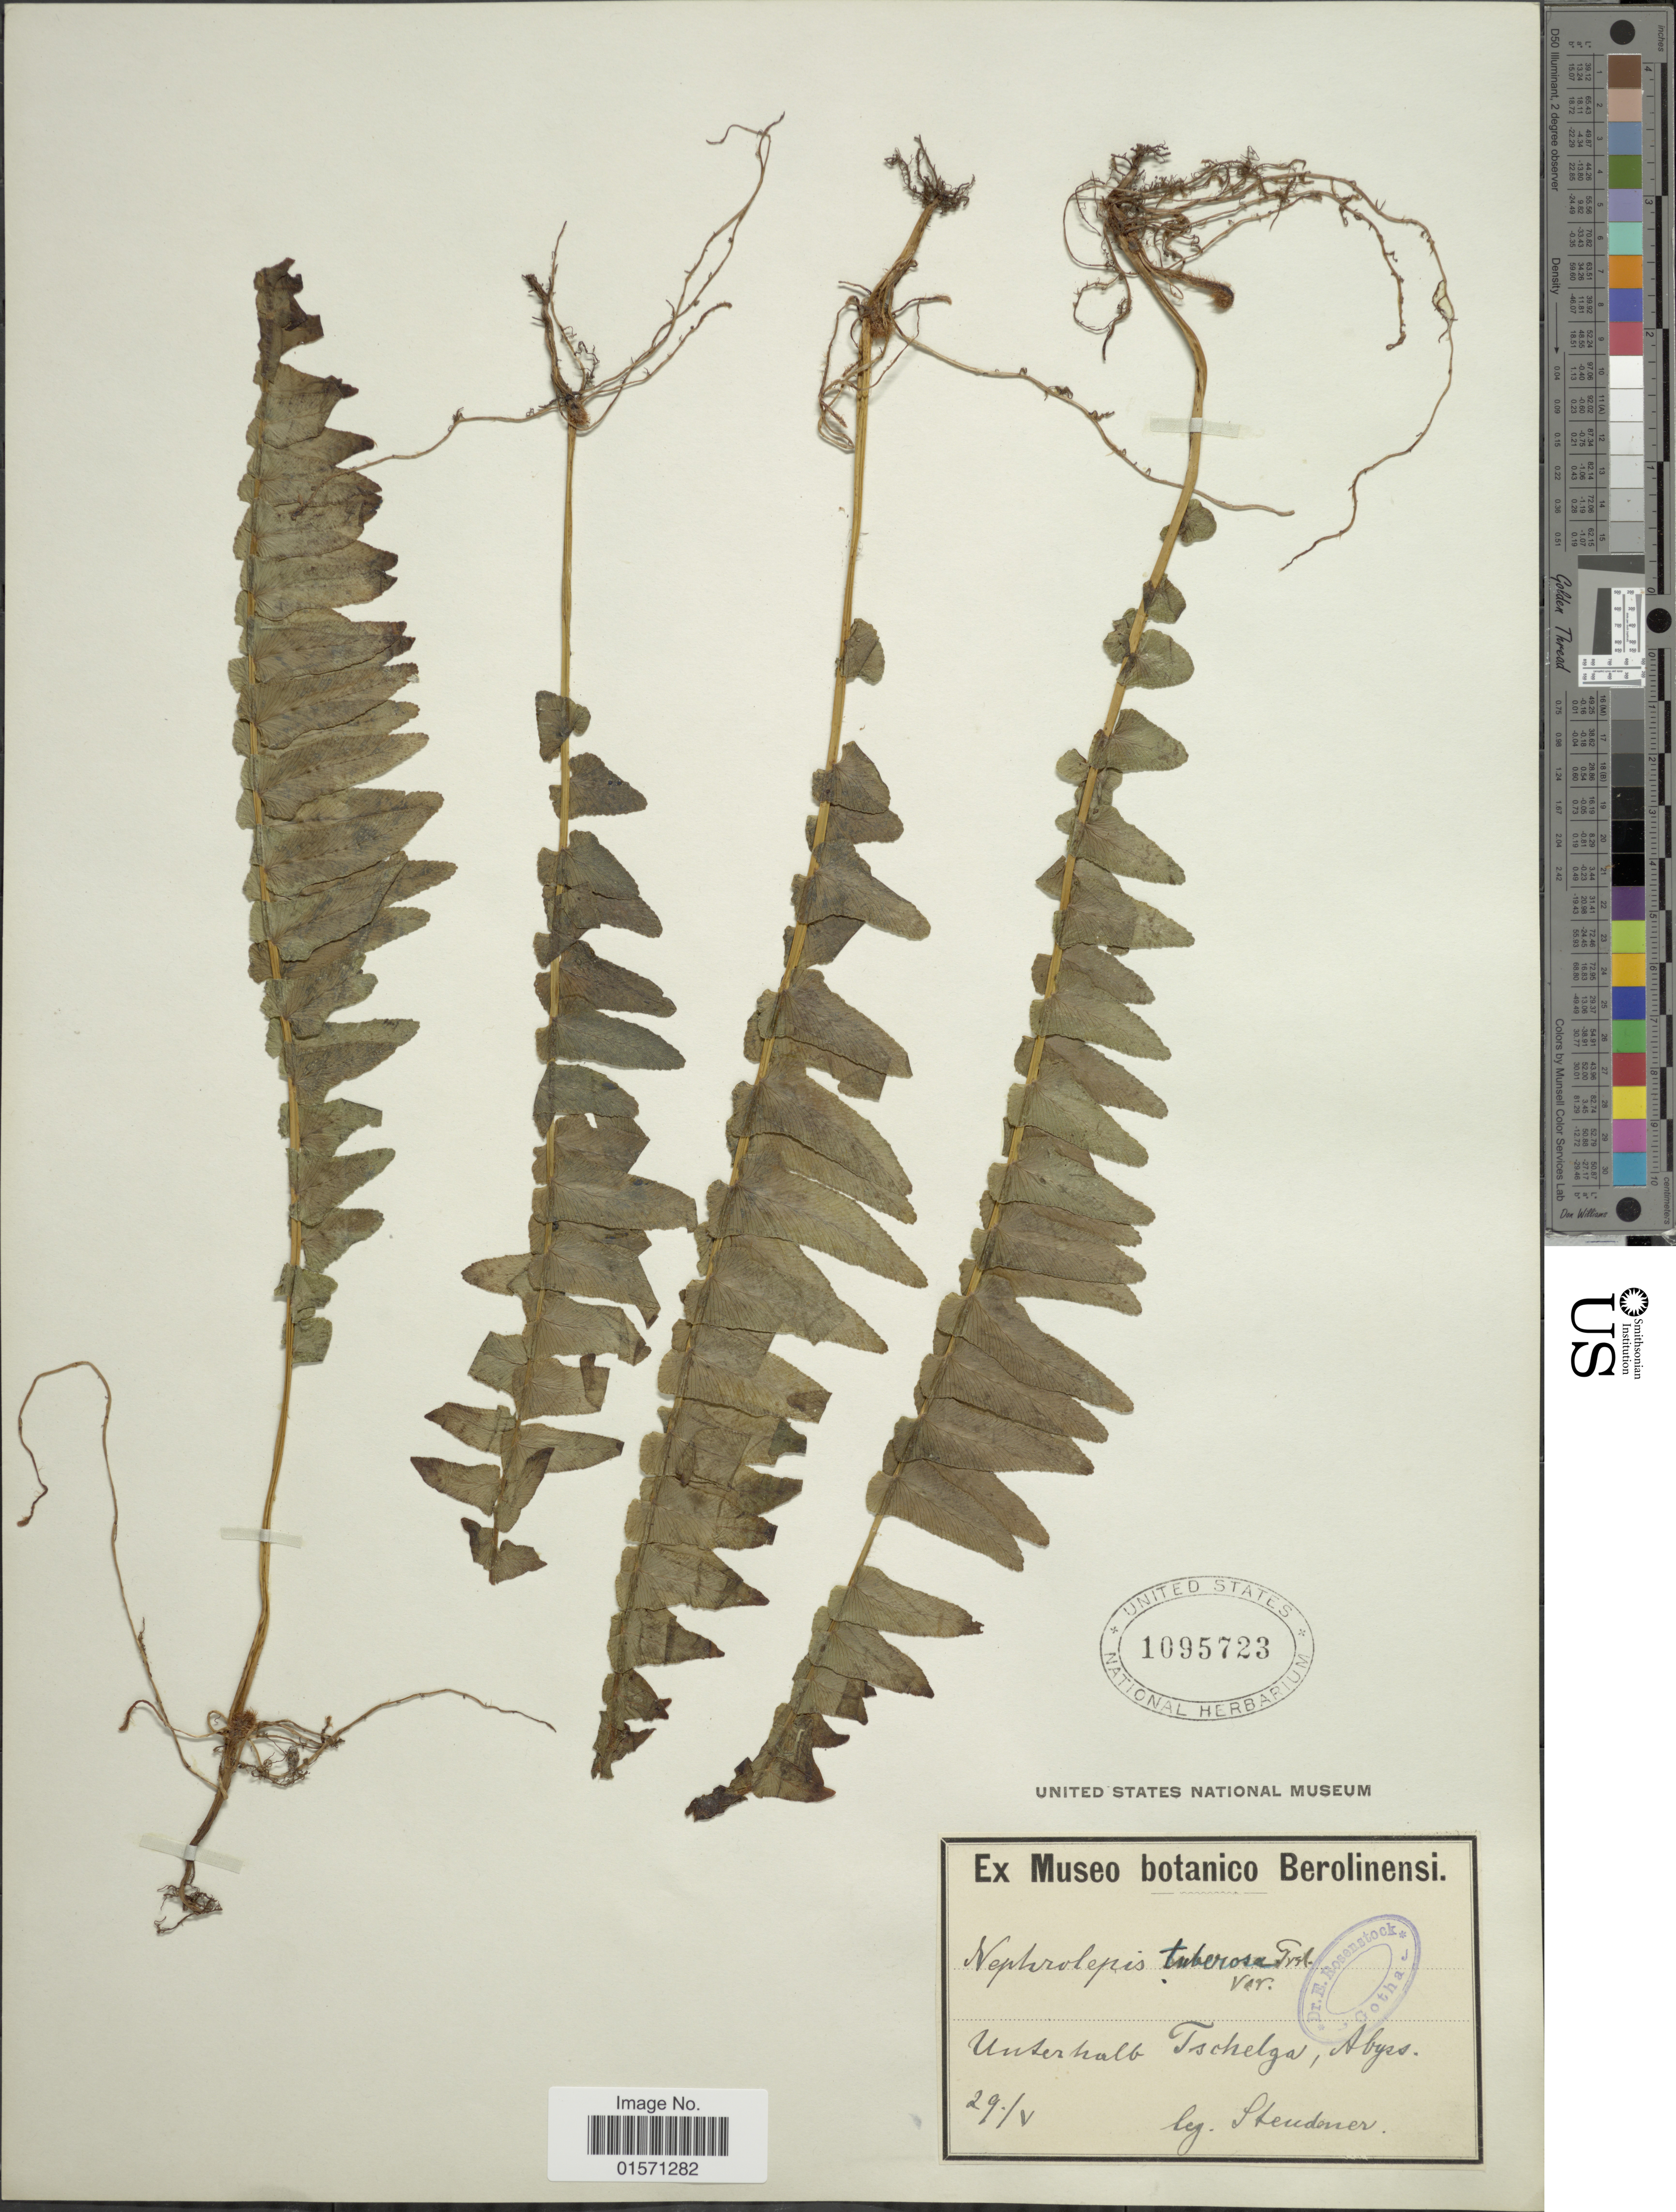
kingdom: Plantae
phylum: Tracheophyta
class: Polypodiopsida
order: Polypodiales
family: Nephrolepidaceae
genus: Nephrolepis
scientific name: Nephrolepis tuberosa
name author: (Willd.) C. Presl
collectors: -. Steudner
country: Ethiopia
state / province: Amhara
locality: Underhalb Tschelga, Abyss [interpreted]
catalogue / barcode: US 1095723